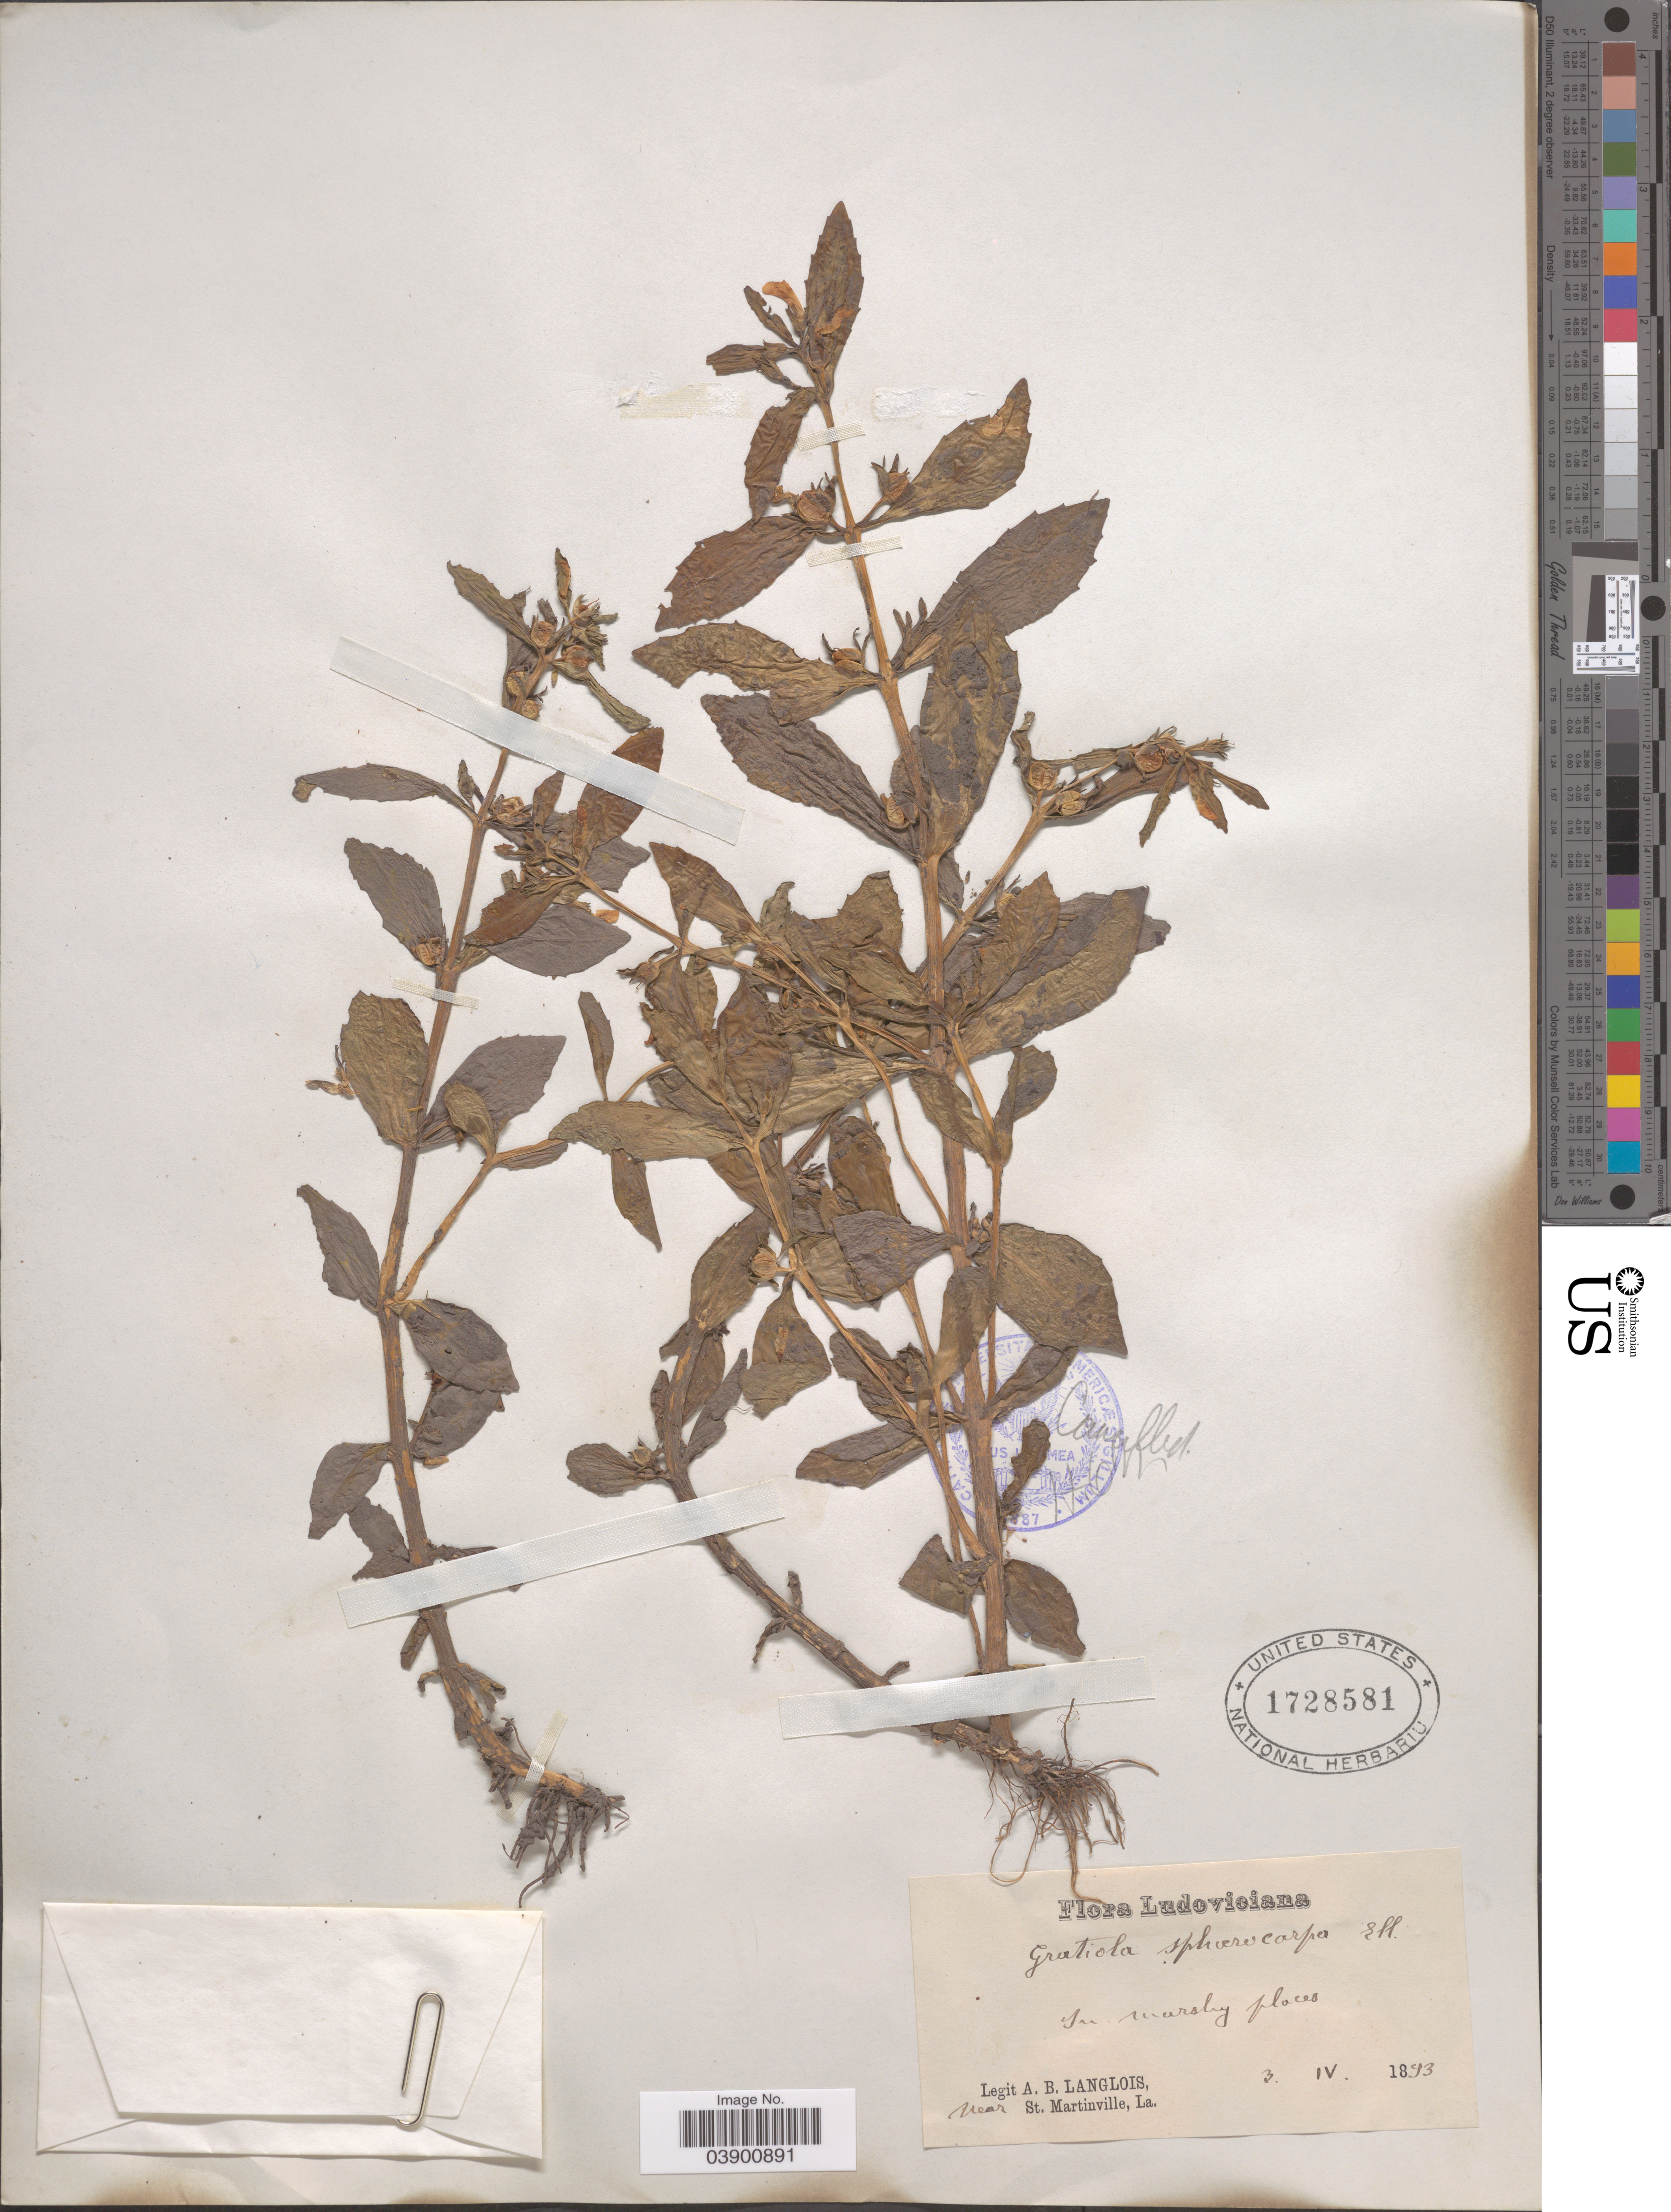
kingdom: Plantae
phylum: Tracheophyta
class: Magnoliopsida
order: Lamiales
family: Plantaginaceae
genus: Gratiola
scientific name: Gratiola virginiana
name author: L.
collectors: A. Langlois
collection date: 1893-04-03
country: United States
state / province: Louisiana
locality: Near St. Martinville.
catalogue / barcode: US 1728581